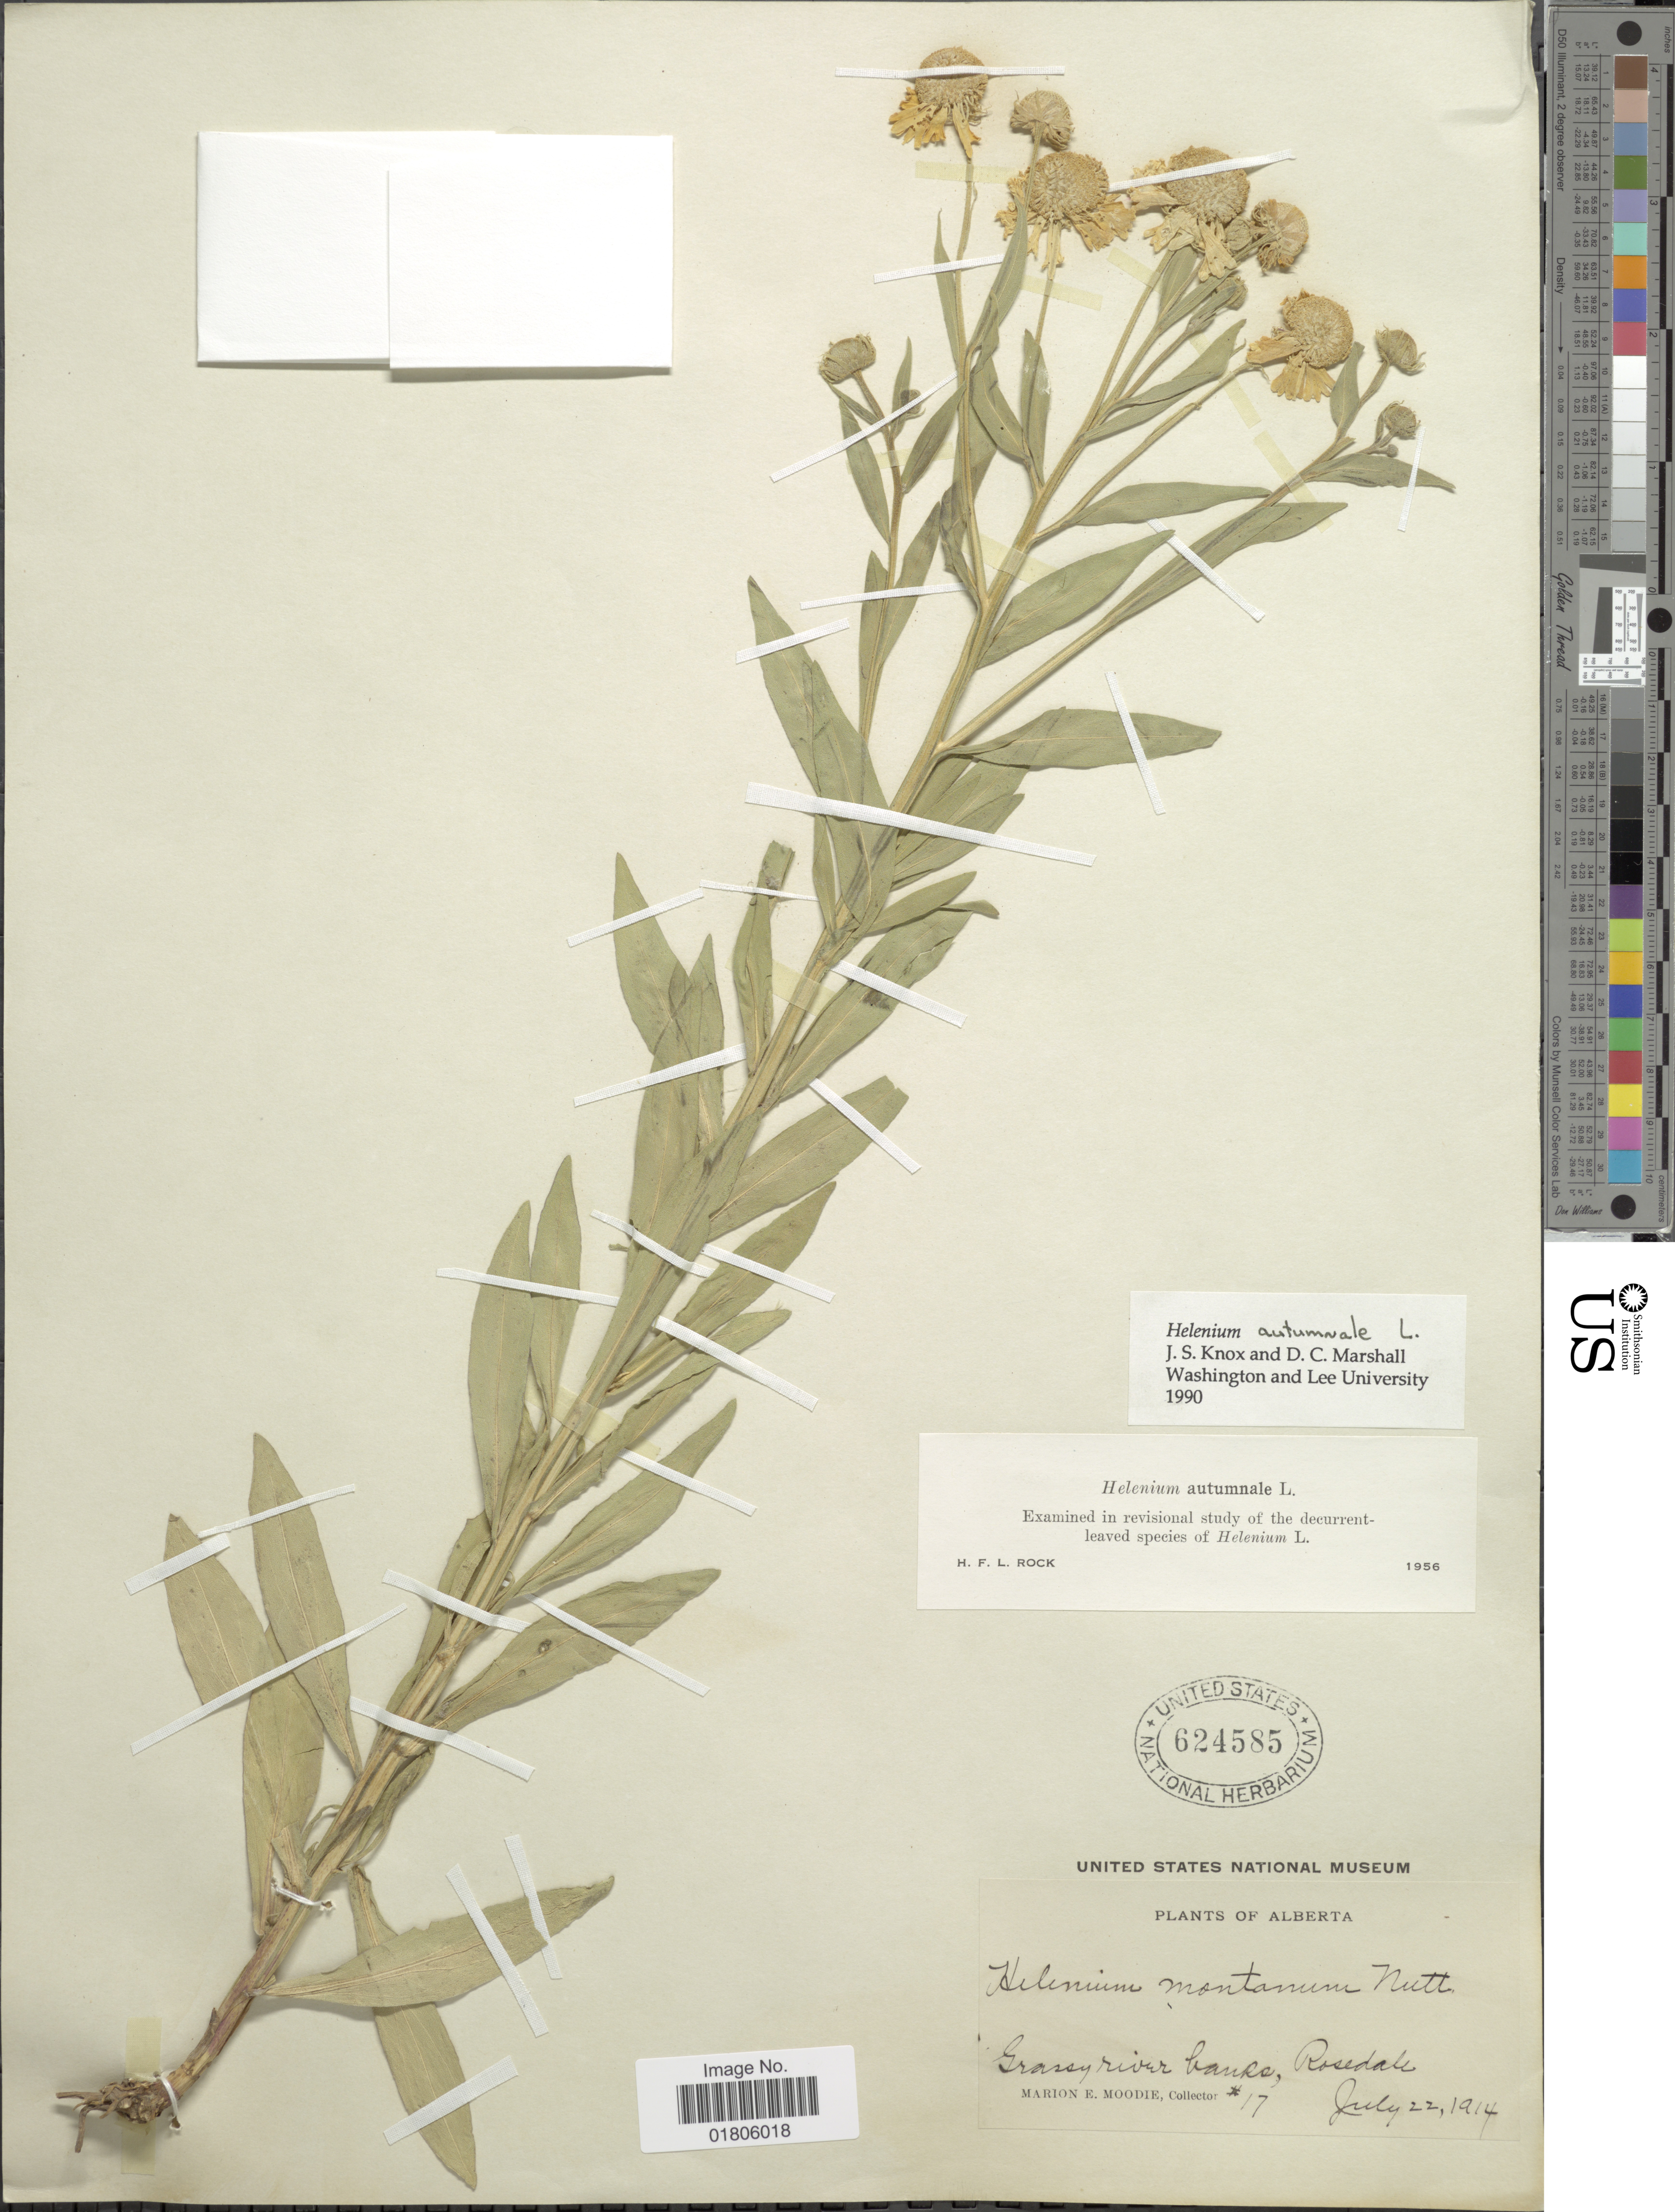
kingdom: Plantae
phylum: Tracheophyta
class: Magnoliopsida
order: Asterales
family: Asteraceae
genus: Helenium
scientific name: Helenium autumnale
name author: L.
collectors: M. E. Moodie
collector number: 17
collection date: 1914-07-22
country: Canada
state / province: Alberta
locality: Rosedale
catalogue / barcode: US 624585